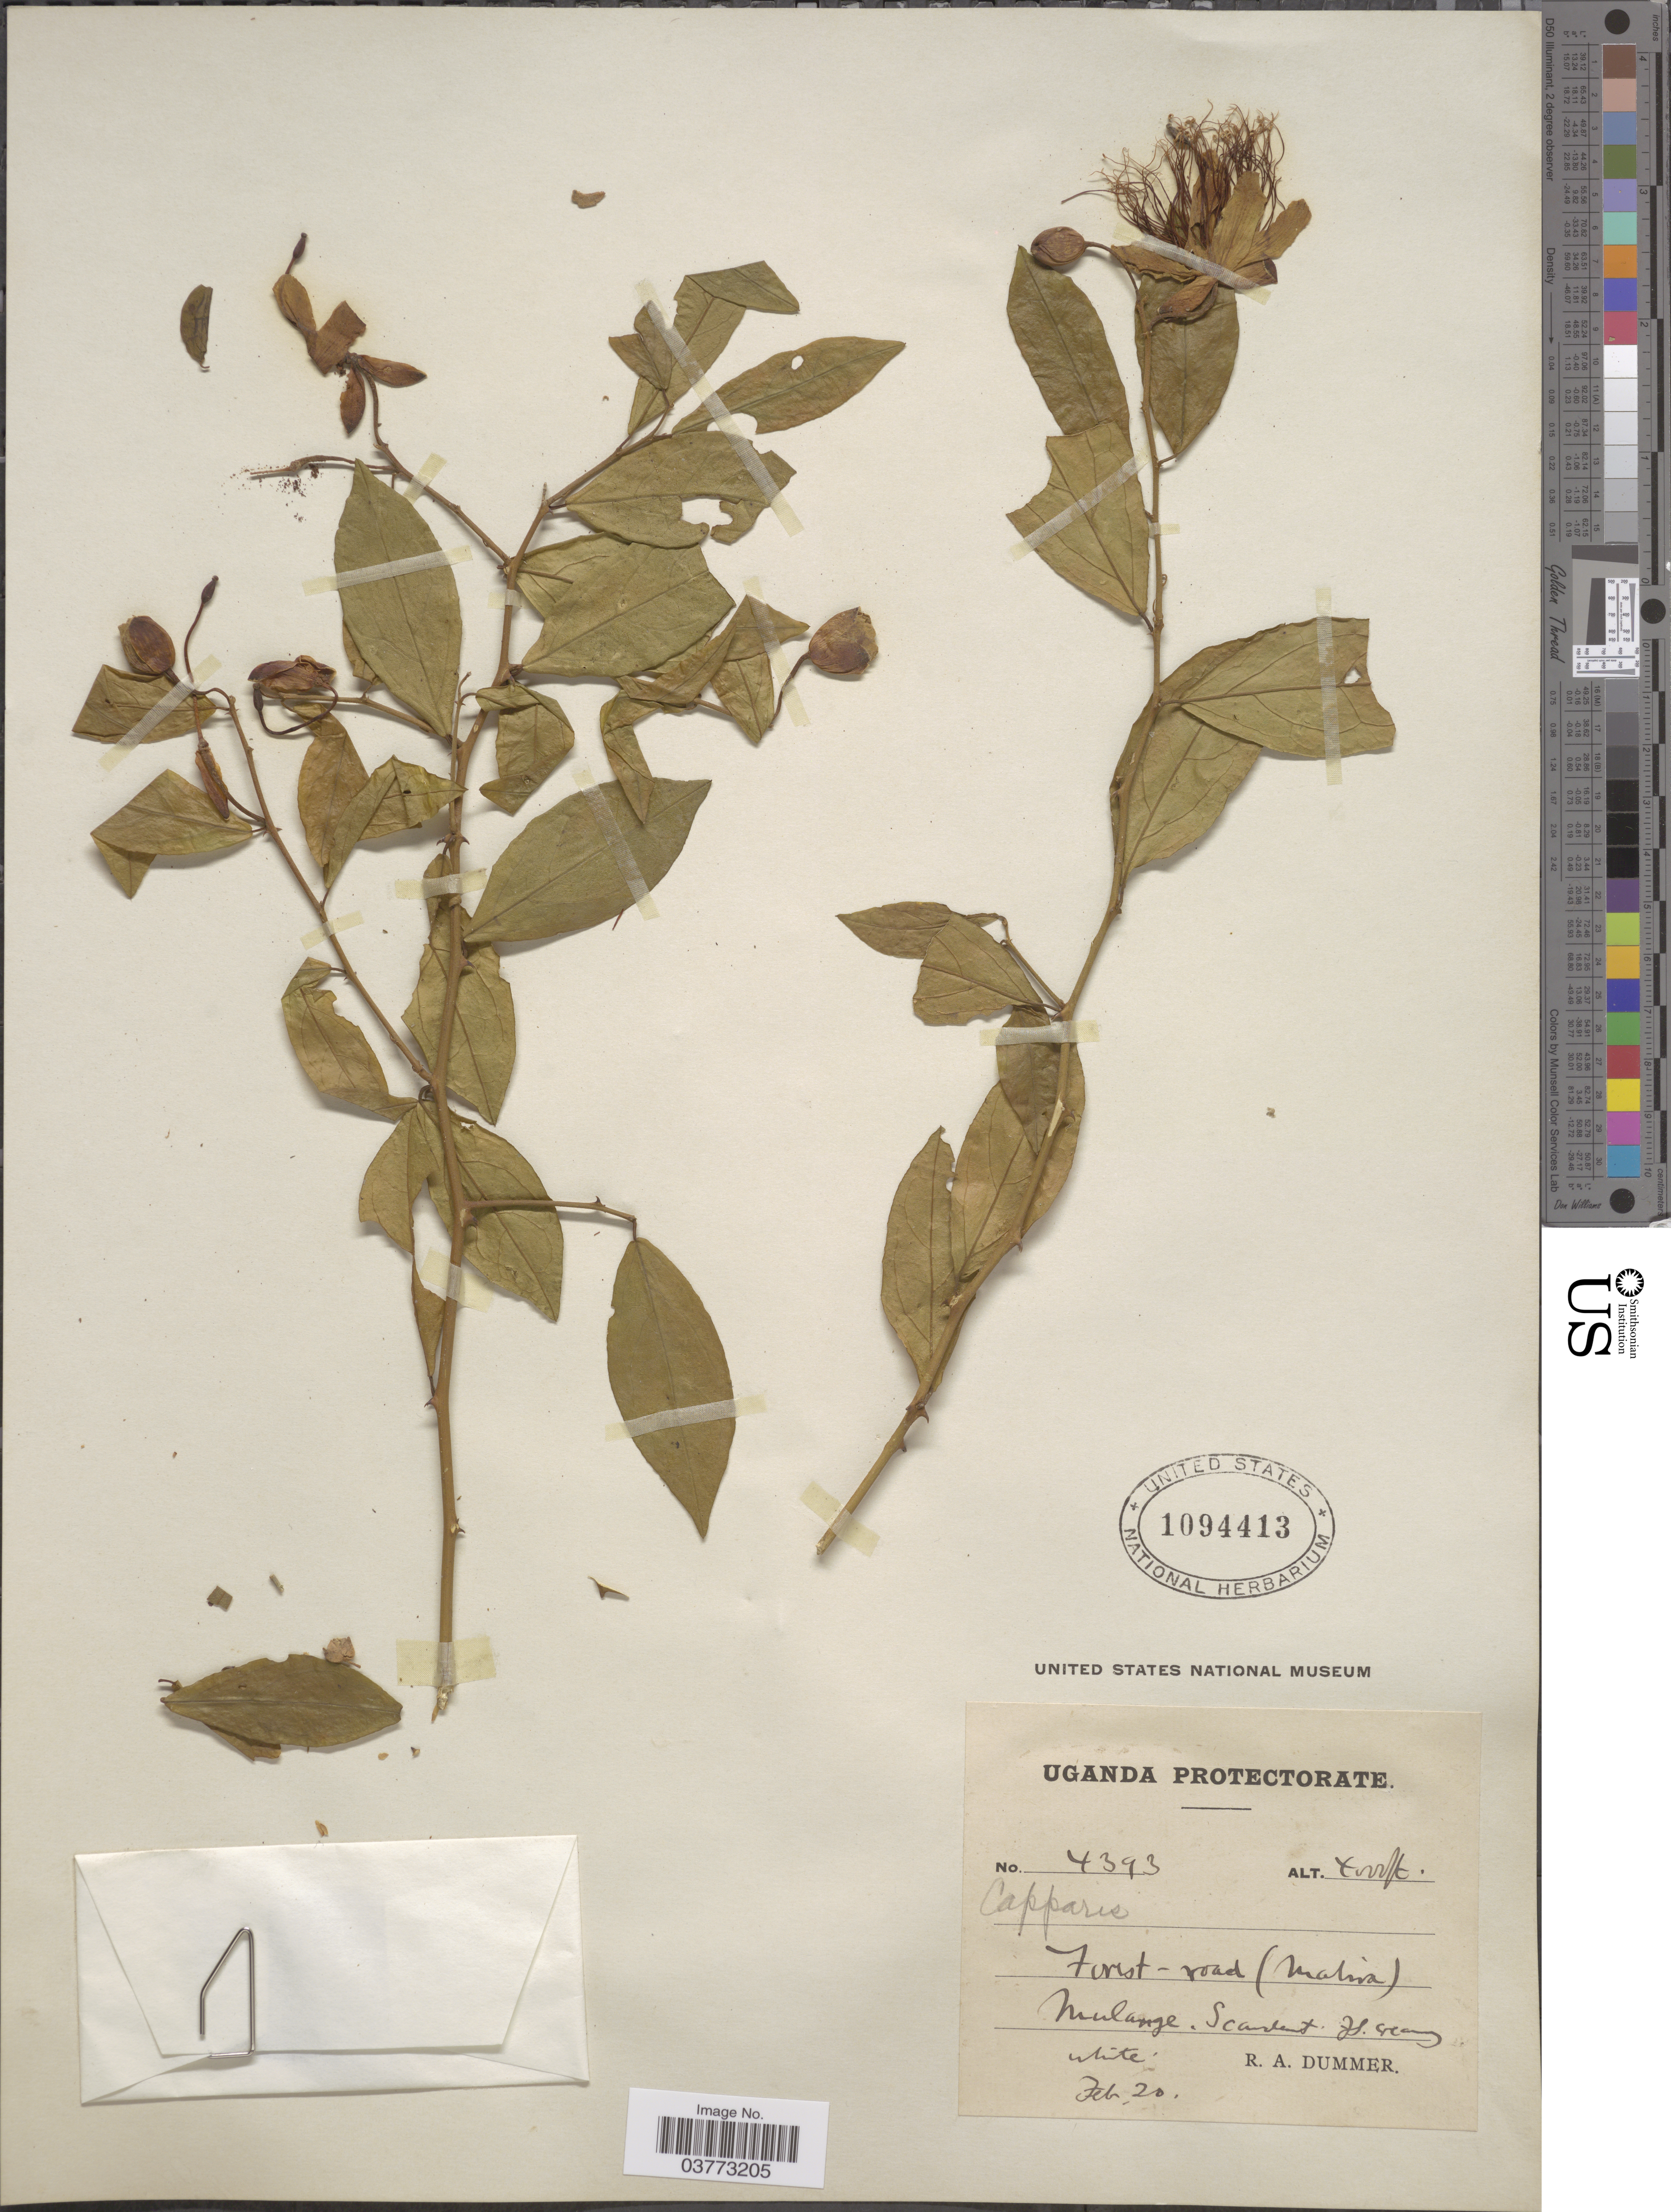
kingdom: Plantae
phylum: Tracheophyta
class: Magnoliopsida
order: Brassicales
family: Capparaceae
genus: Capparis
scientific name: Capparis sp.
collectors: R. Dümmer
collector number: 4393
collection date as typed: Transcribed d/m/y: /2/20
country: Uganda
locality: Uganda Protectorate. Forest-road (Mabira). Mulange.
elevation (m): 1219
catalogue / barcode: US 1094413